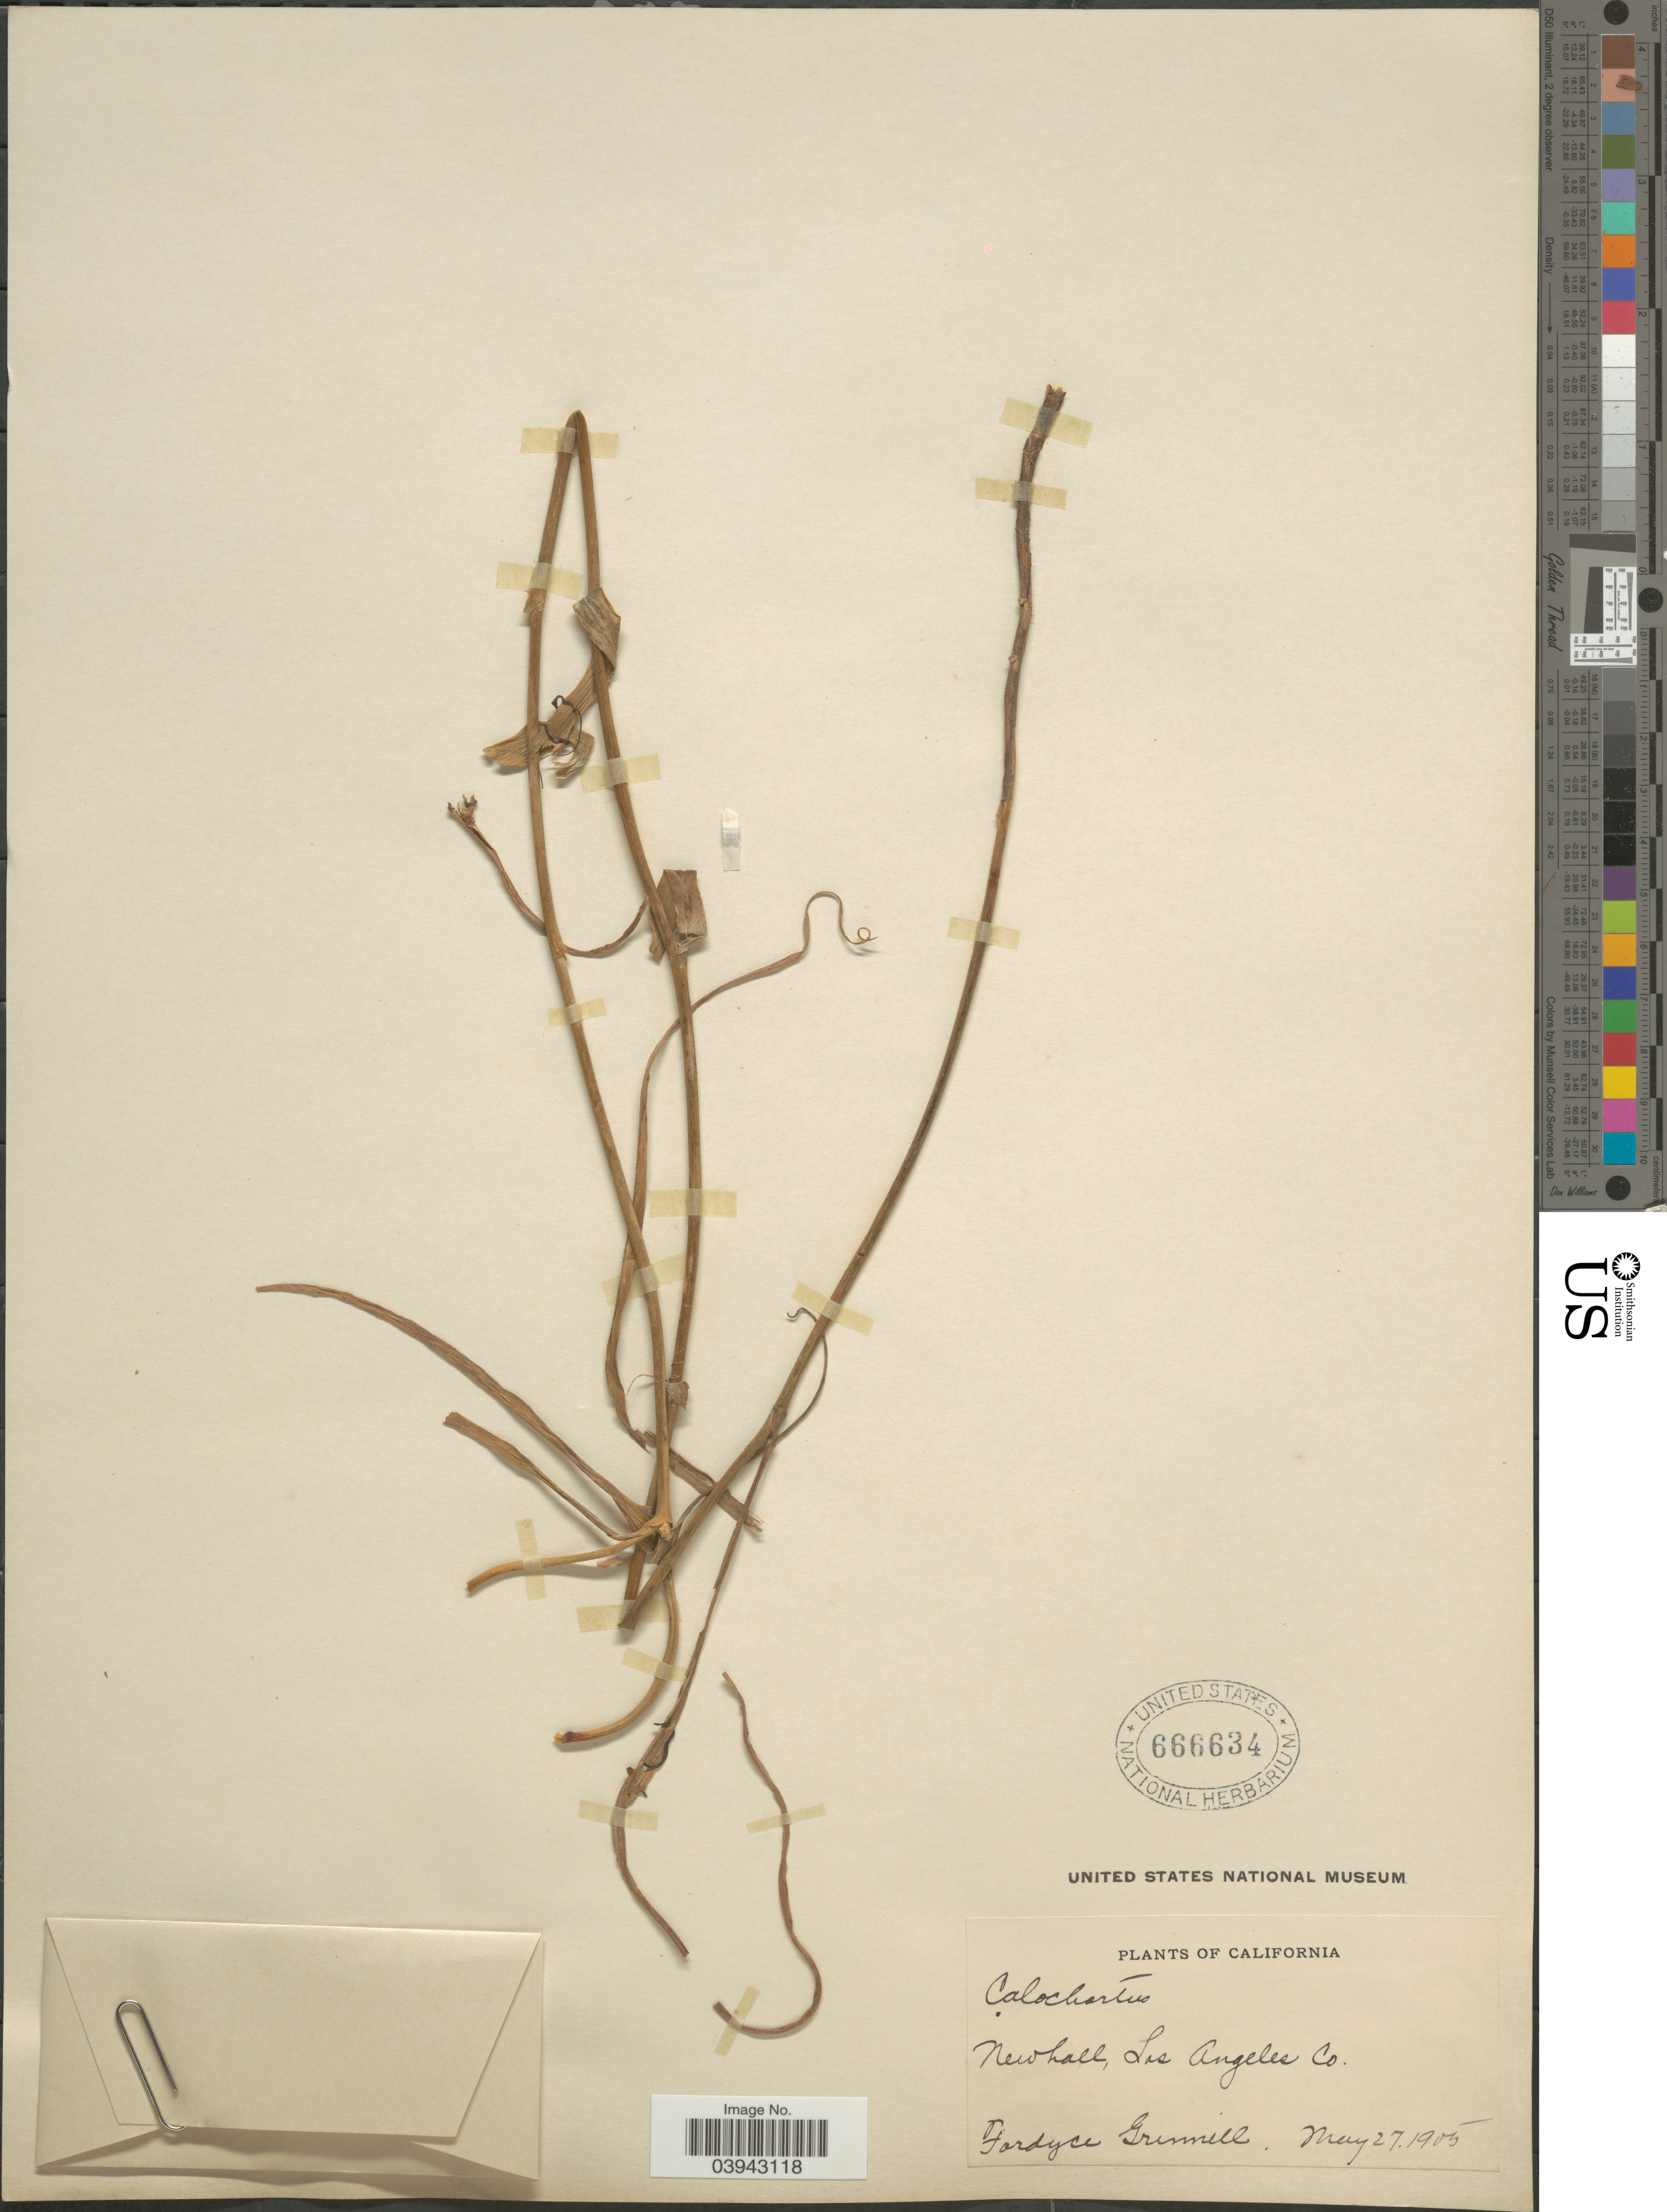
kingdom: Plantae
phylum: Tracheophyta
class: Liliopsida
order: Liliales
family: Liliaceae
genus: Calochortus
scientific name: Calochortus sp.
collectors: F. Grinnell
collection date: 1905-05-27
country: United States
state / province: California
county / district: Los Angeles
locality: Newhall, Los Angeles Co.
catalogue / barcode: US 666634